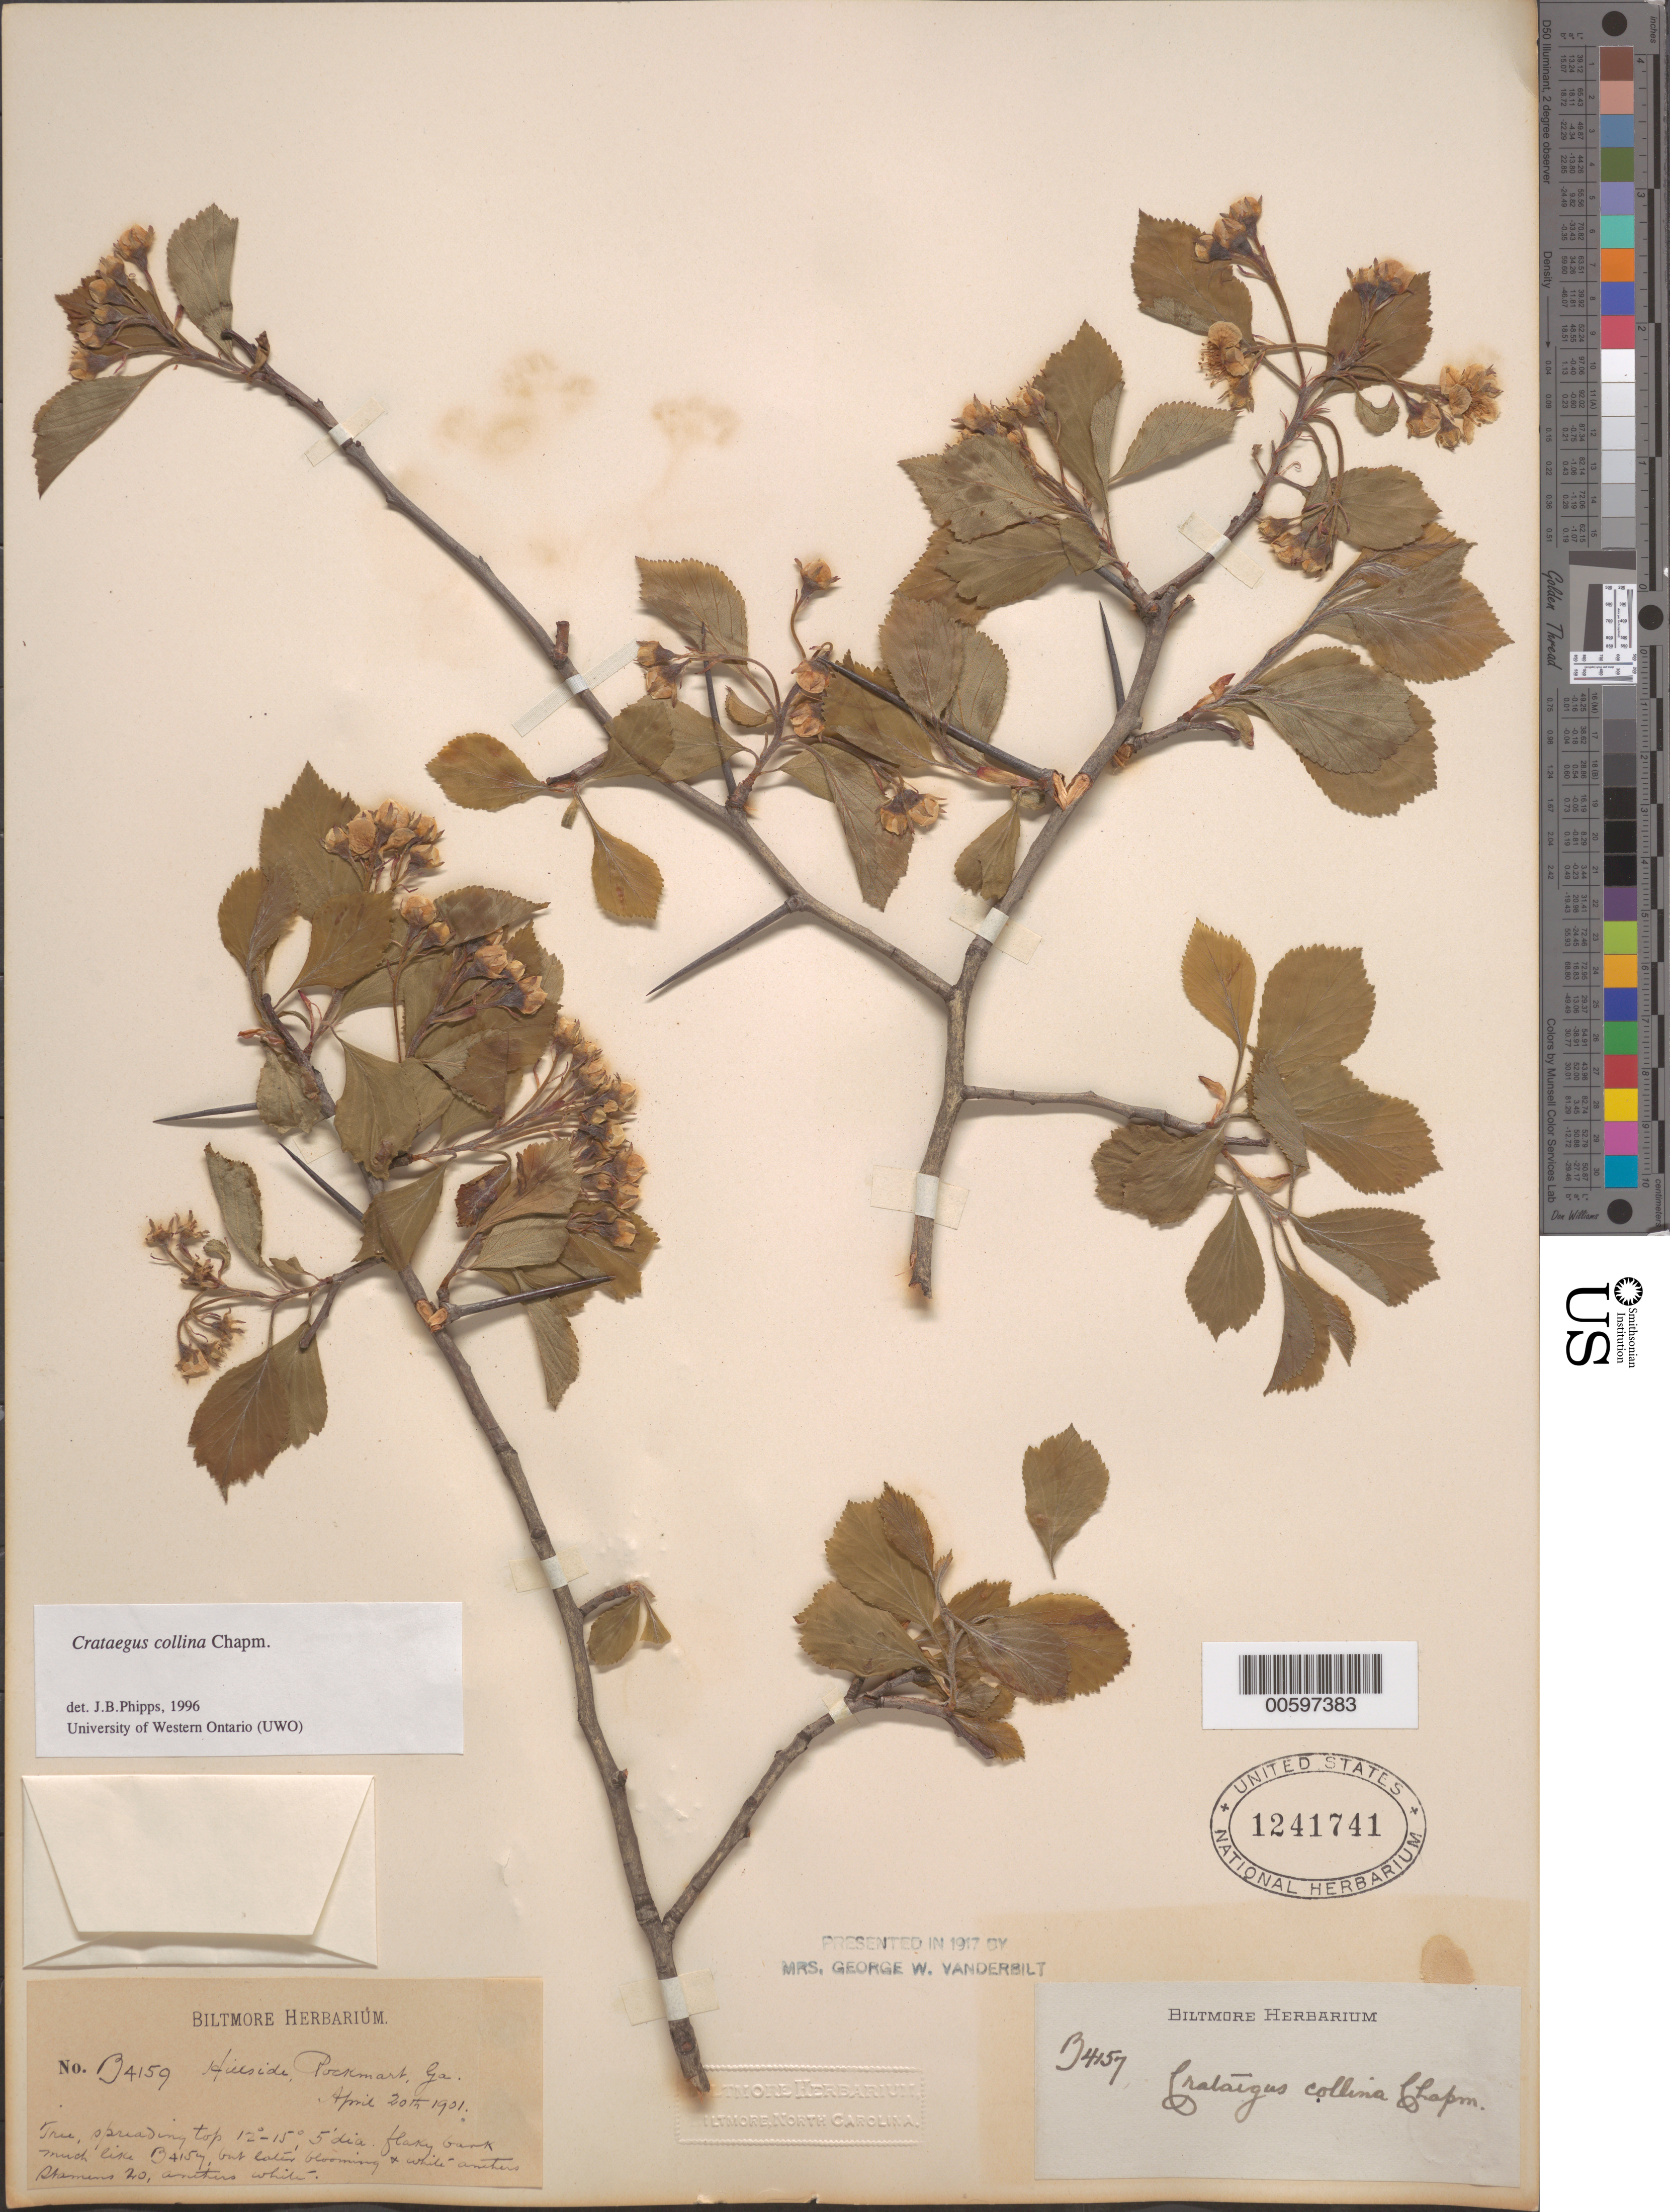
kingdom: Plantae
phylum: Tracheophyta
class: Magnoliopsida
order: Rosales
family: Rosaceae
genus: Crataegus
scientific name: Crataegus collina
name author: Chapm.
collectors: ex herb. Biltmore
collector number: B4159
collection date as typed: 20 Apr 1901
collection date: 1901-04-20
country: United States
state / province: Georgia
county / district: Polk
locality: Rockmart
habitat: Hillside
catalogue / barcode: US 1241741